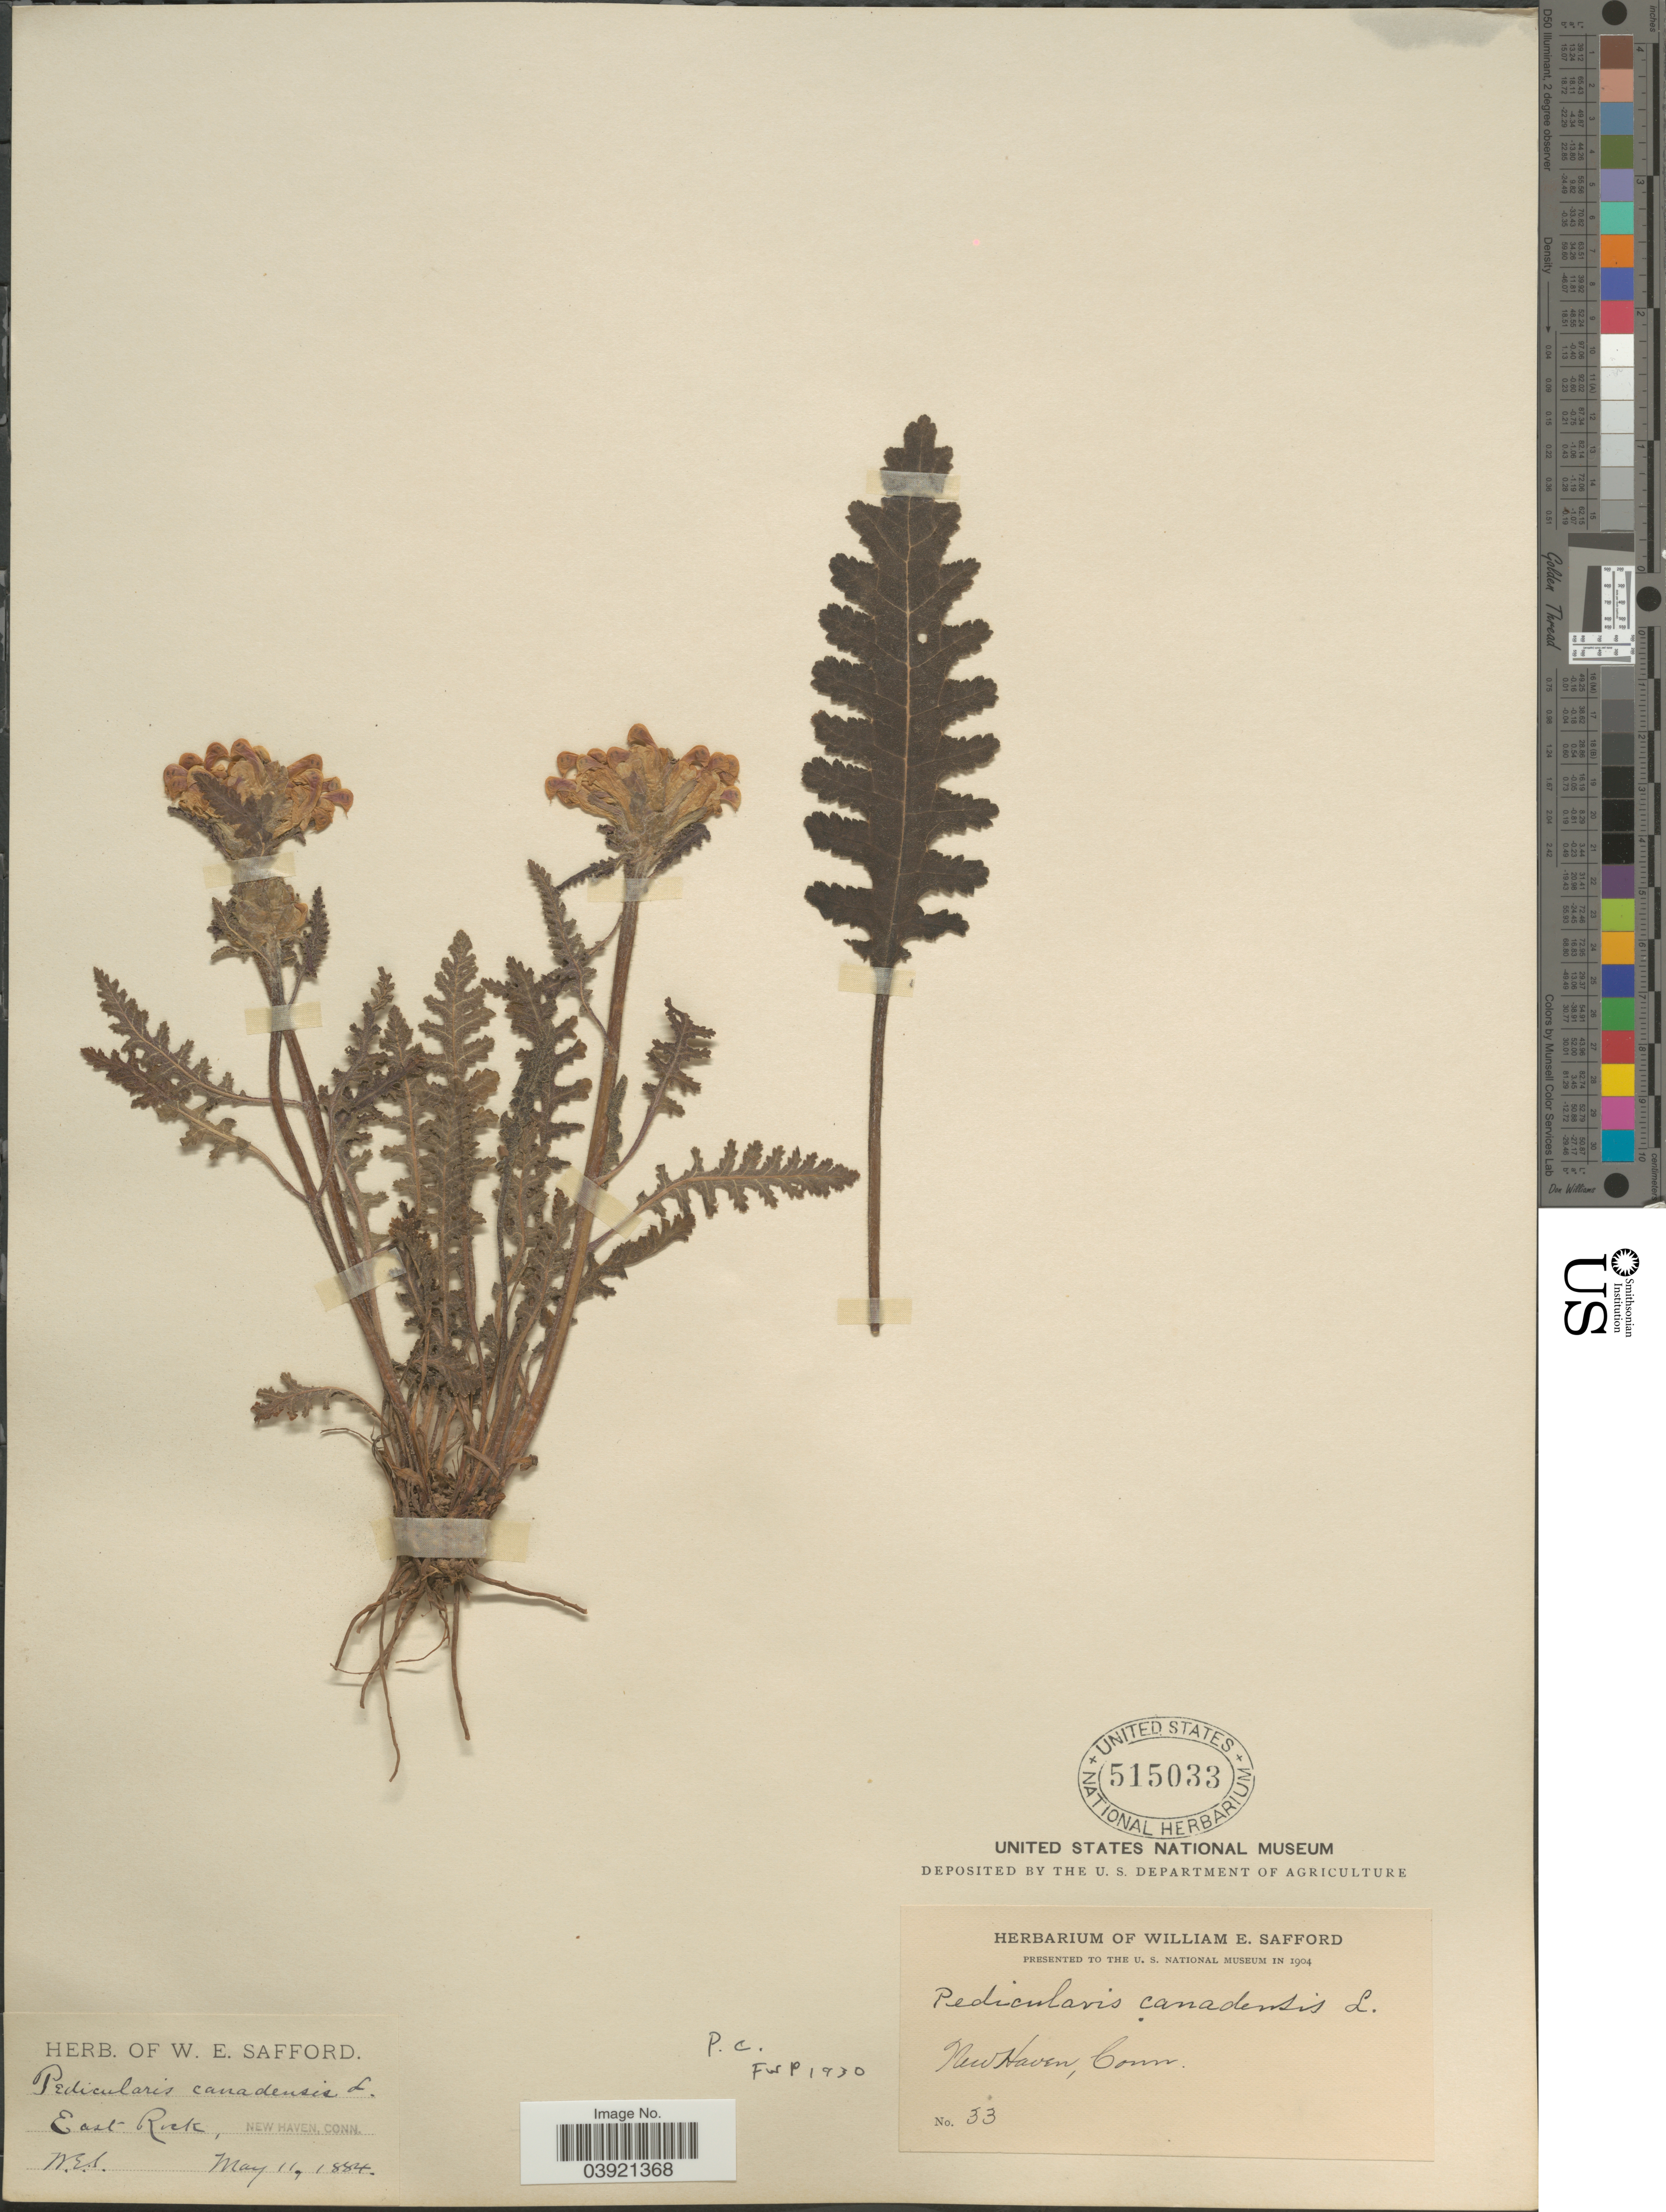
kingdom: Plantae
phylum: Tracheophyta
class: Magnoliopsida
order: Lamiales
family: Orobanchaceae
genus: Pedicularis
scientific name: Pedicularis canadensis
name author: L.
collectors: W. E. Safford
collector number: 33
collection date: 1884-05-11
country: United States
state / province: Connecticut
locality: East Rock, New Haven.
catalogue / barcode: US 515033